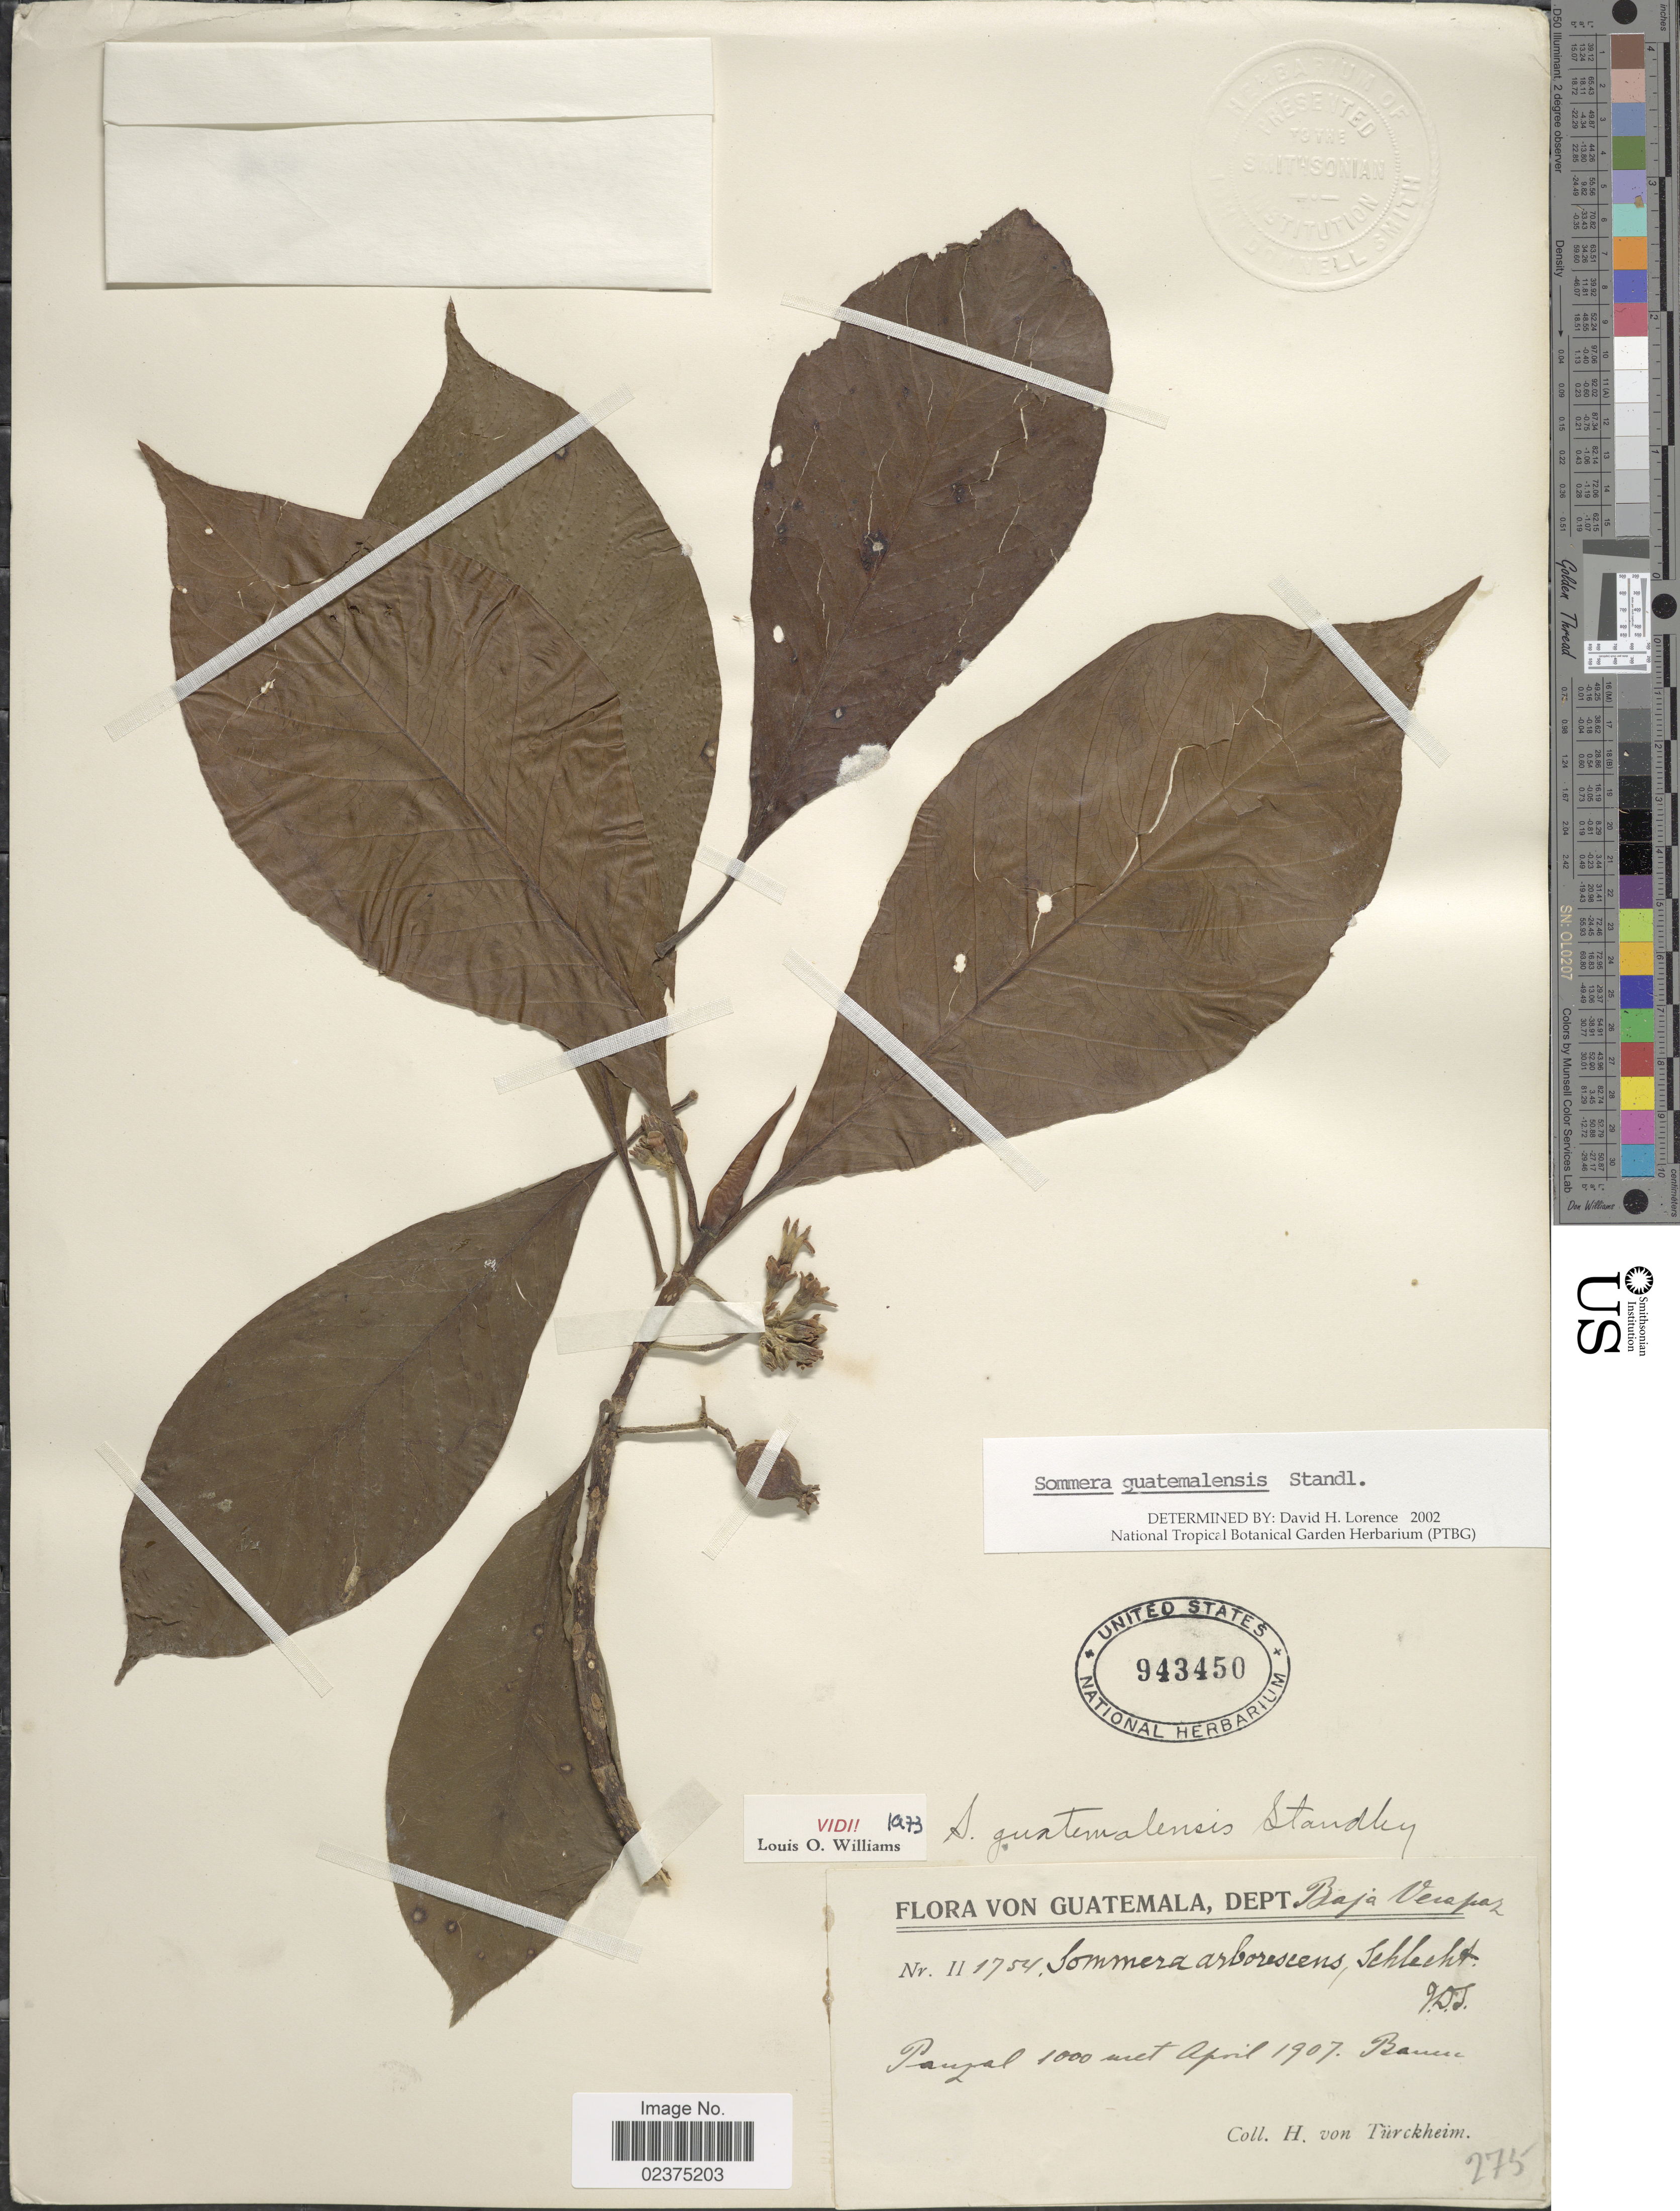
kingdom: Plantae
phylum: Tracheophyta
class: Magnoliopsida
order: Gentianales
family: Rubiaceae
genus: Sommera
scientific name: Sommera guatemalensis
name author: Standl.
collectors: H. von Türckheim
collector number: II 1754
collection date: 1907-04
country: Guatemala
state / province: Baja Verapaz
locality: Dept. Baja Verapaz, Panzal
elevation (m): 1000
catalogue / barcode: US 943450